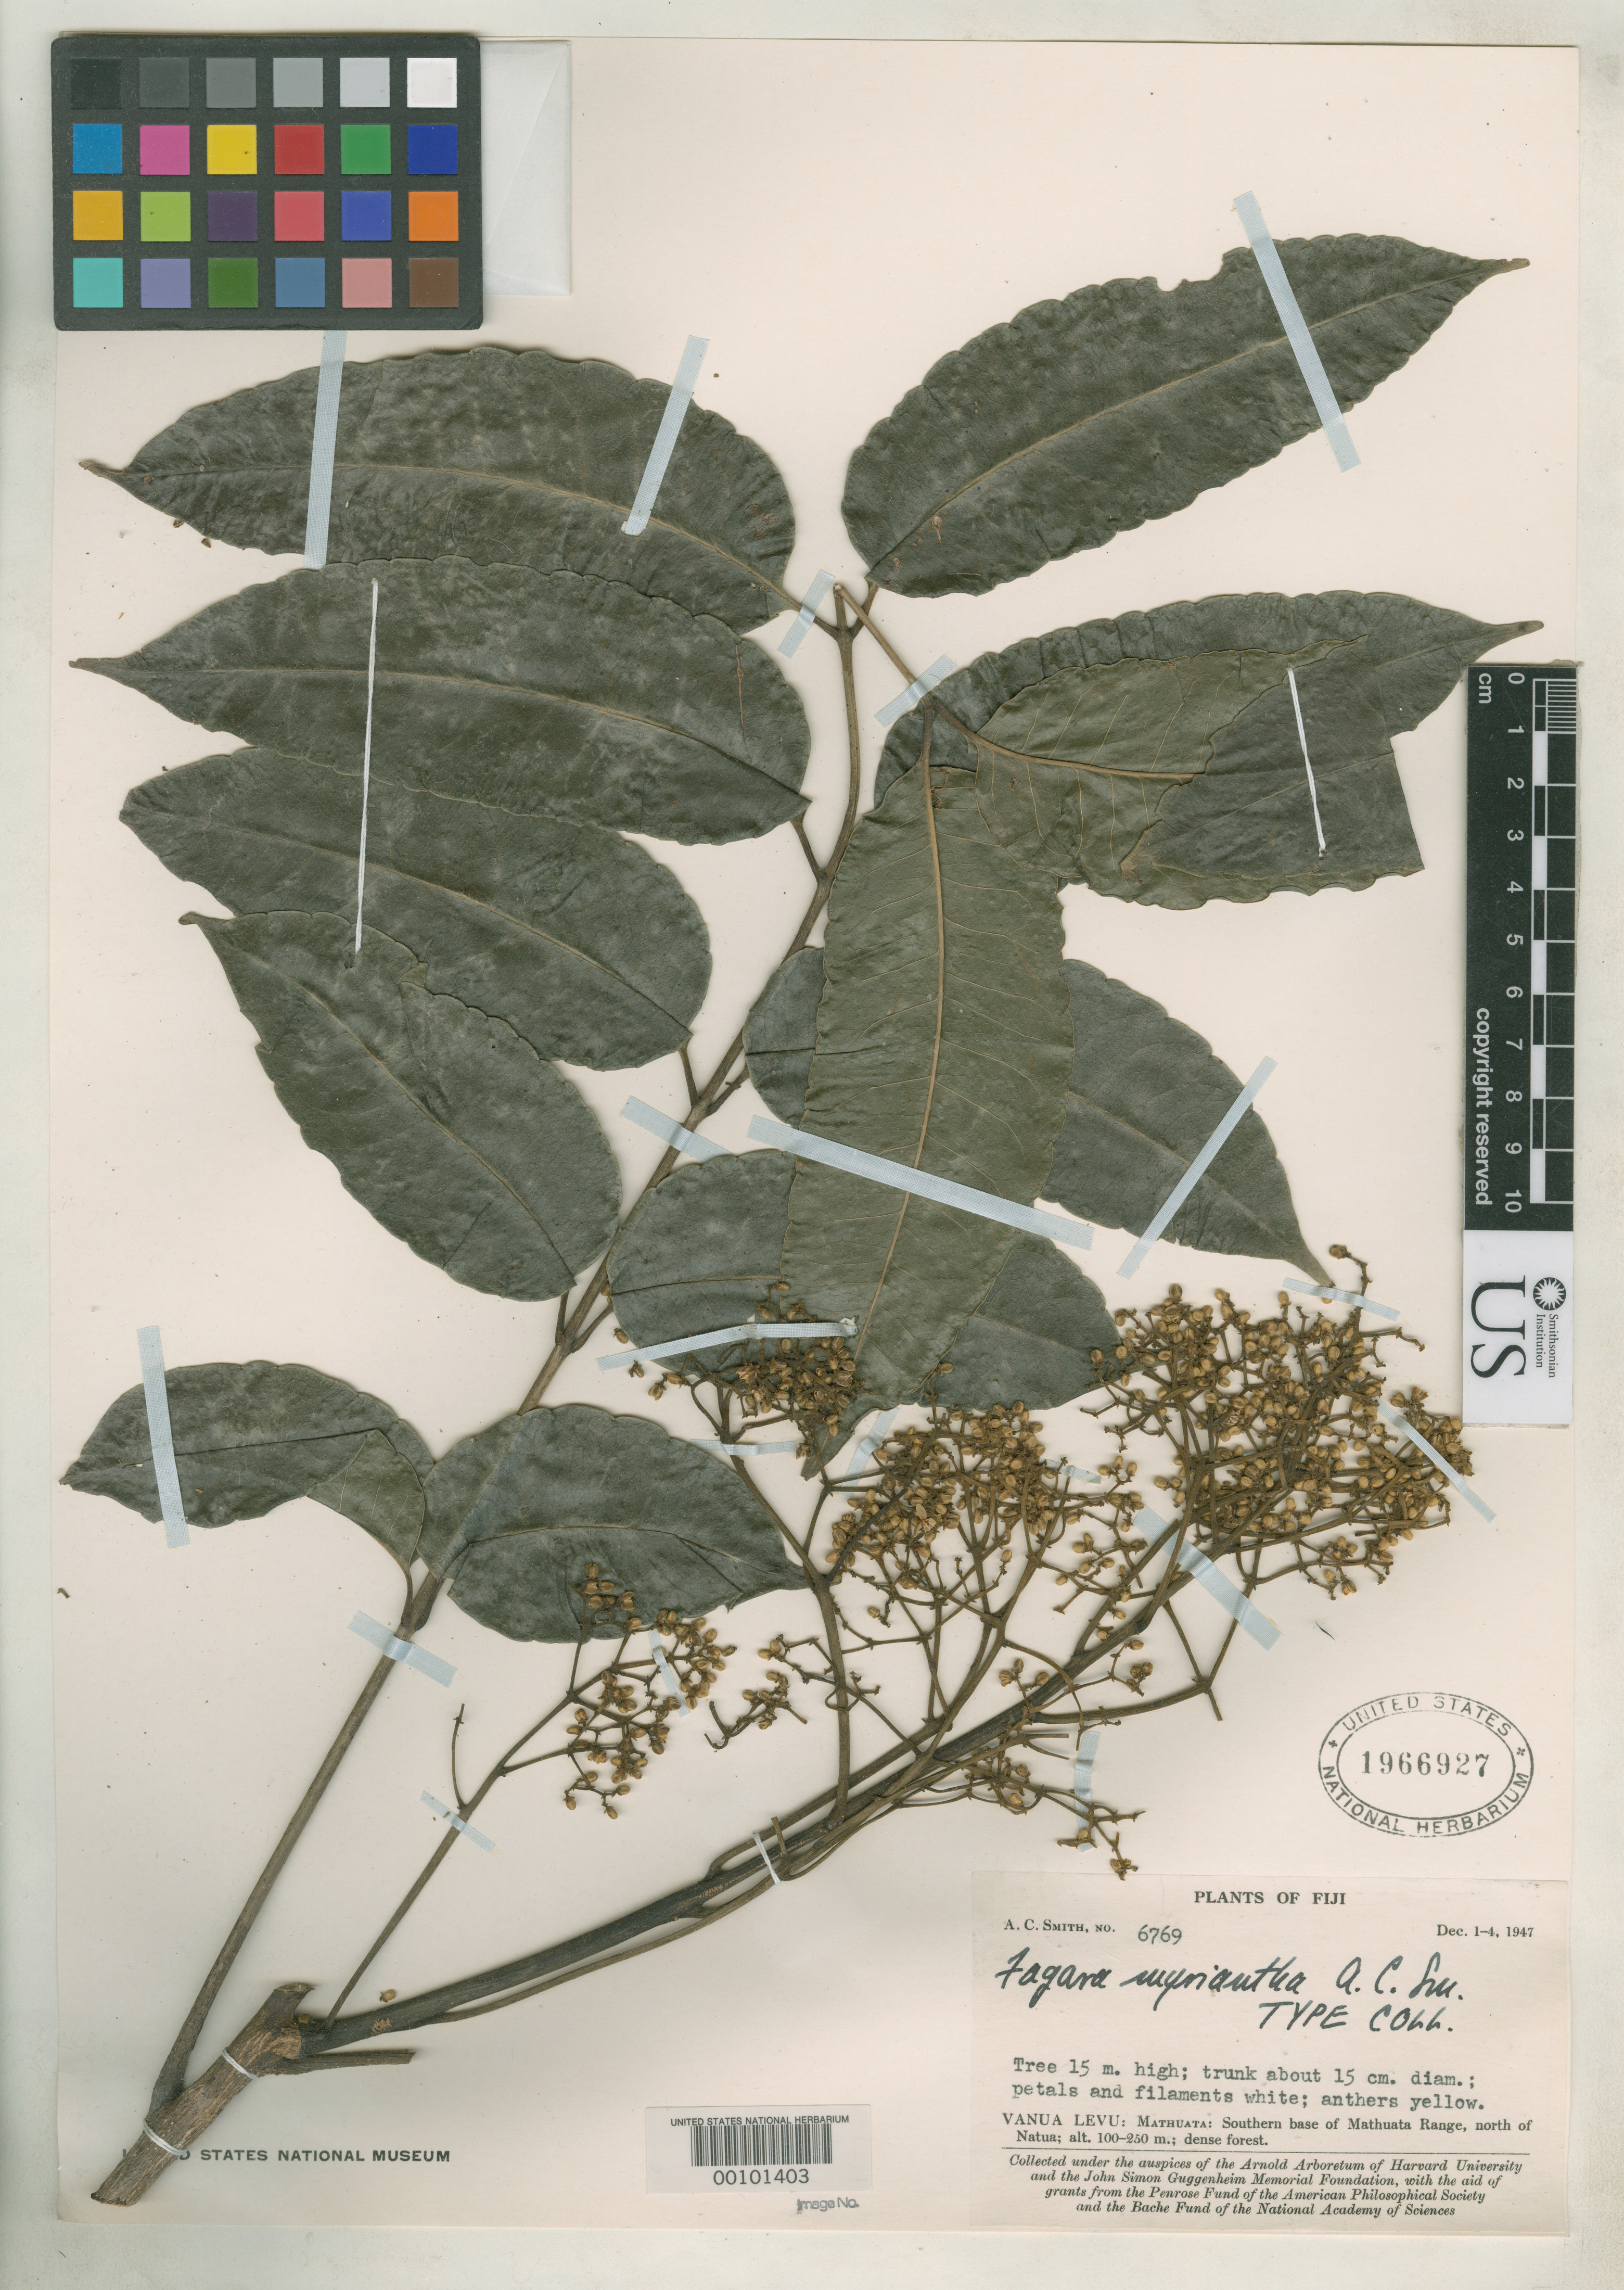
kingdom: Plantae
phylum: Tracheophyta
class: Magnoliopsida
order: Sapindales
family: Rutaceae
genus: Fagara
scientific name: Fagara myriantha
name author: A.C. Sm.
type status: Isotype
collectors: A. C. Smith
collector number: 6769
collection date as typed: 01 Dec 1947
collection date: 1947-12-01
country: Fiji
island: Vanua Levu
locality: S base of Mathuata Range, N of Natua. [Vanua Levu Group]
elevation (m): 100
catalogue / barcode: US 1966927